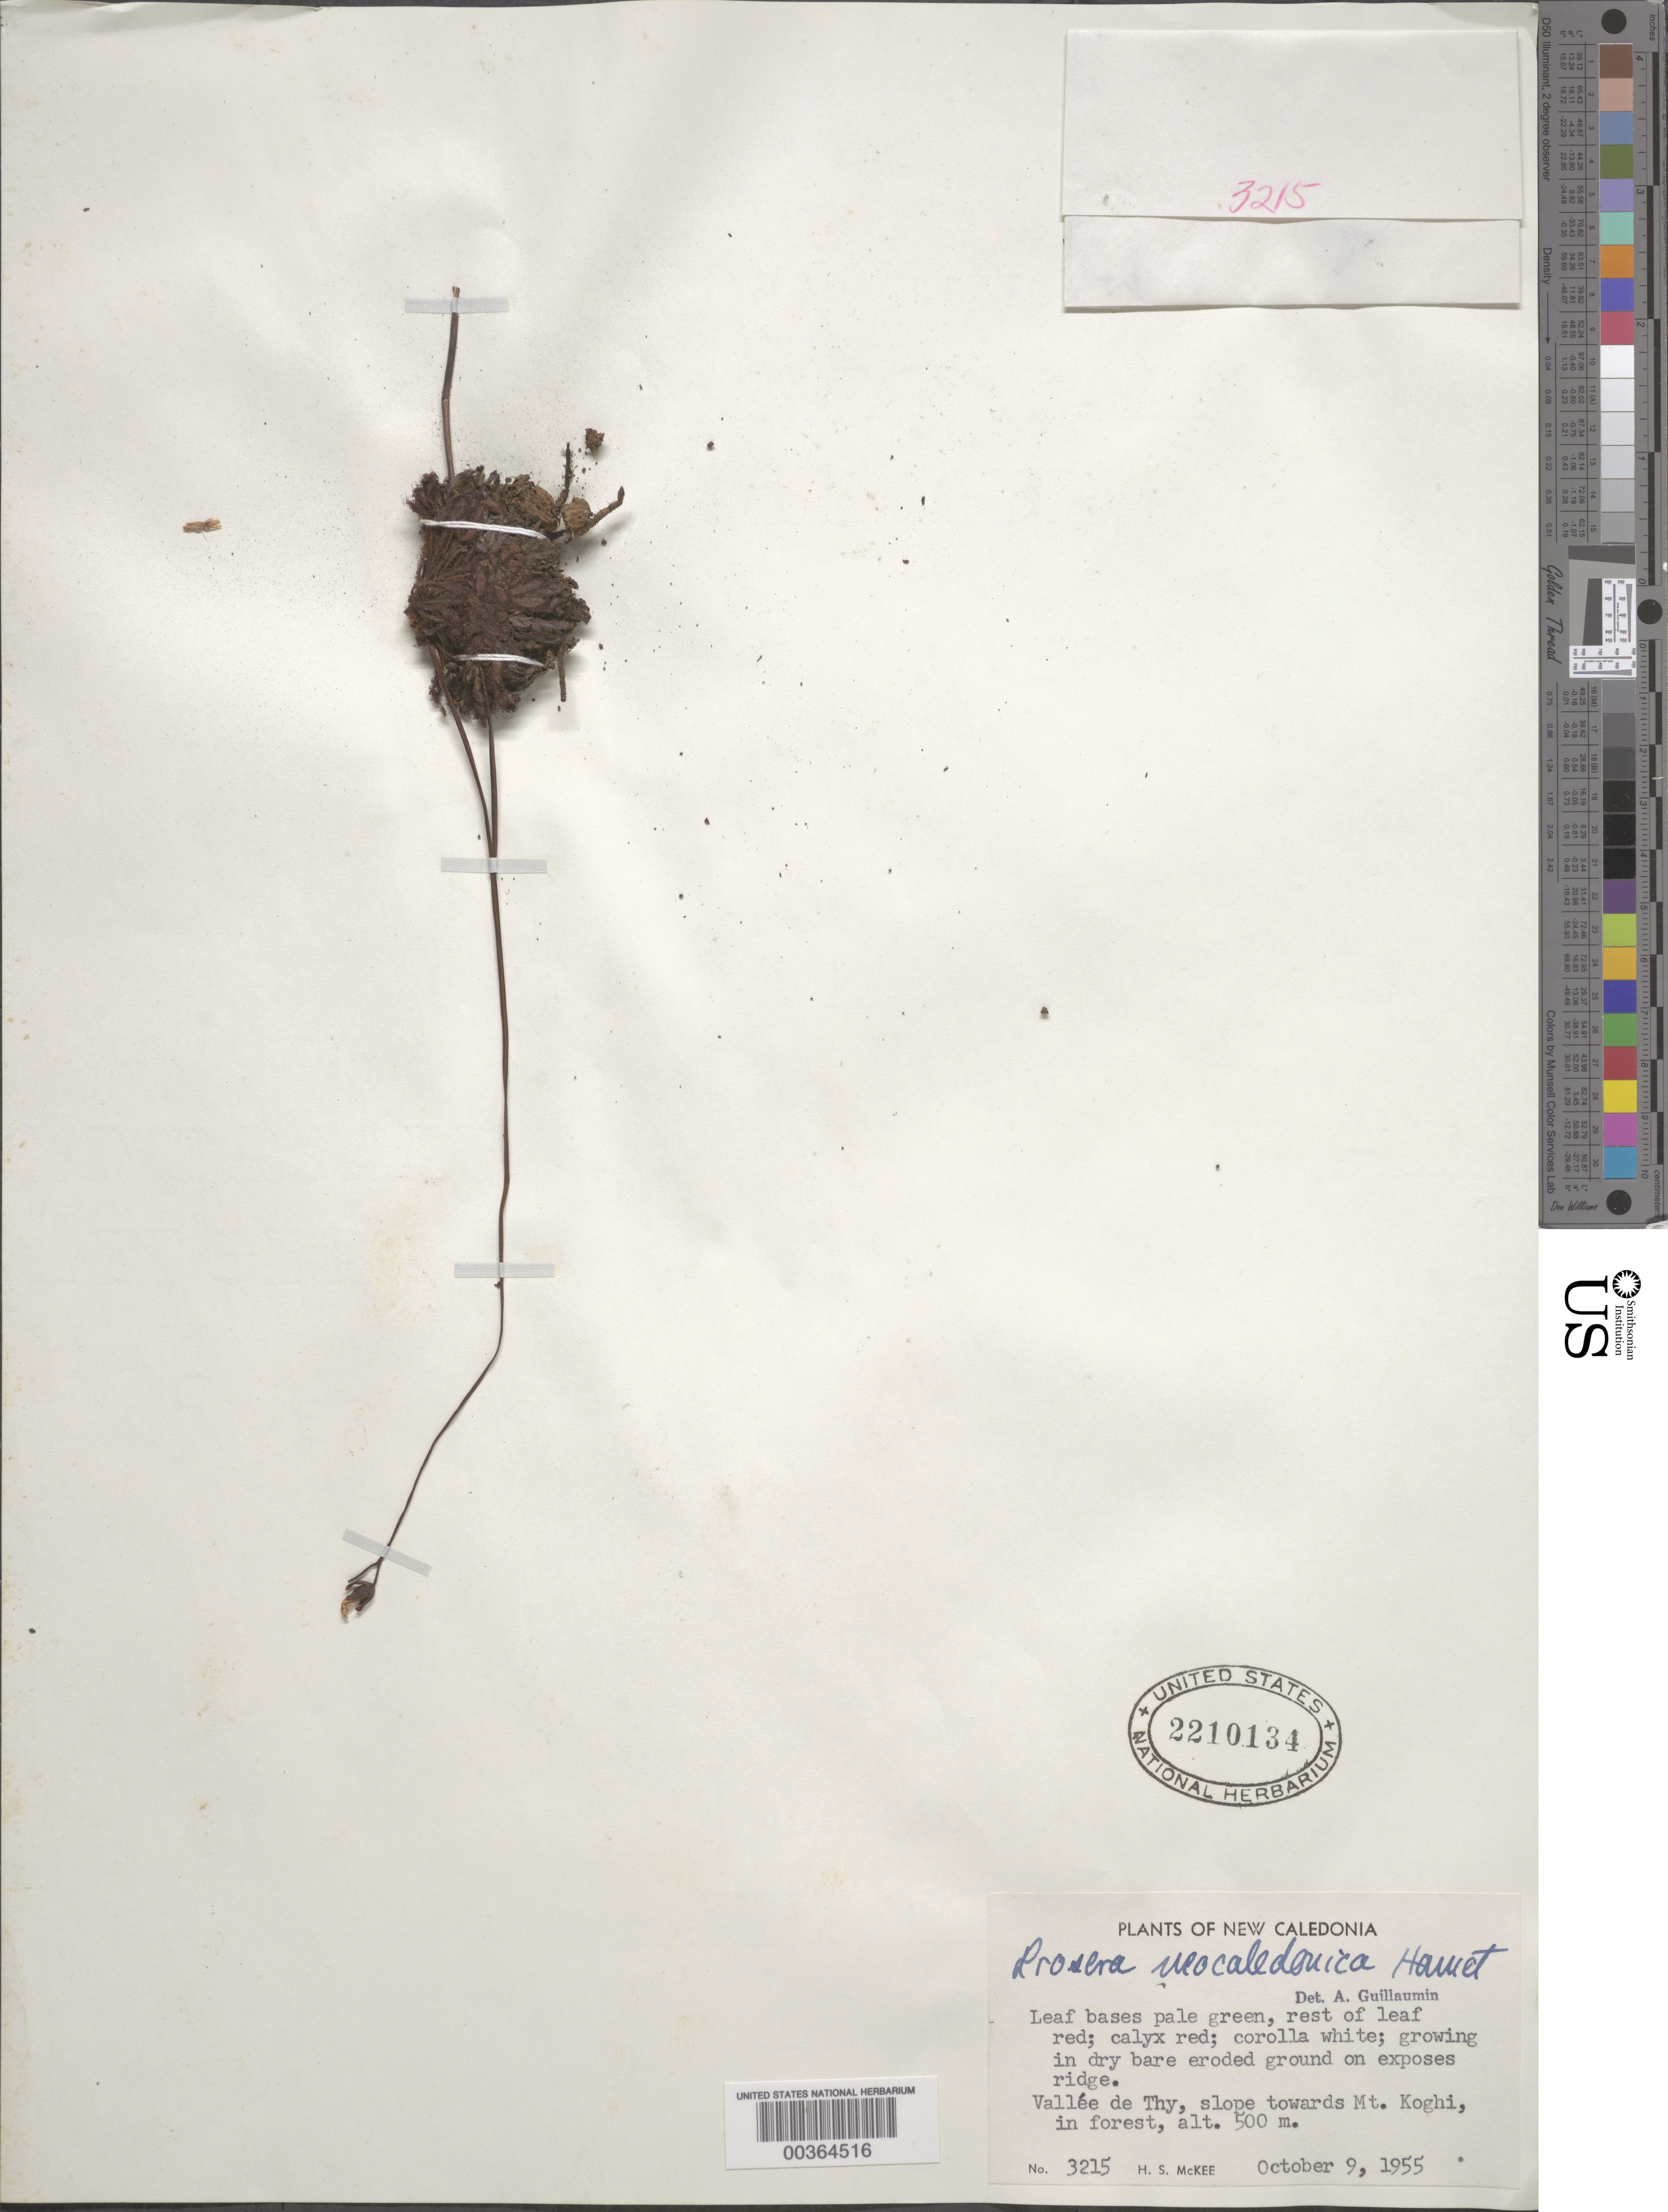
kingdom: Plantae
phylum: Tracheophyta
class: Magnoliopsida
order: Caryophyllales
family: Droseraceae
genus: Drosera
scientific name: Drosera neocaledonica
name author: Raym.-Hamet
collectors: H. S. MacKee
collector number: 3215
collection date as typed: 09 Oct 1955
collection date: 1955-10-09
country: New Caledonia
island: New Caledonia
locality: Vallee de thy, slope towards mt. koghi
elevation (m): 500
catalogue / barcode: US 2210134